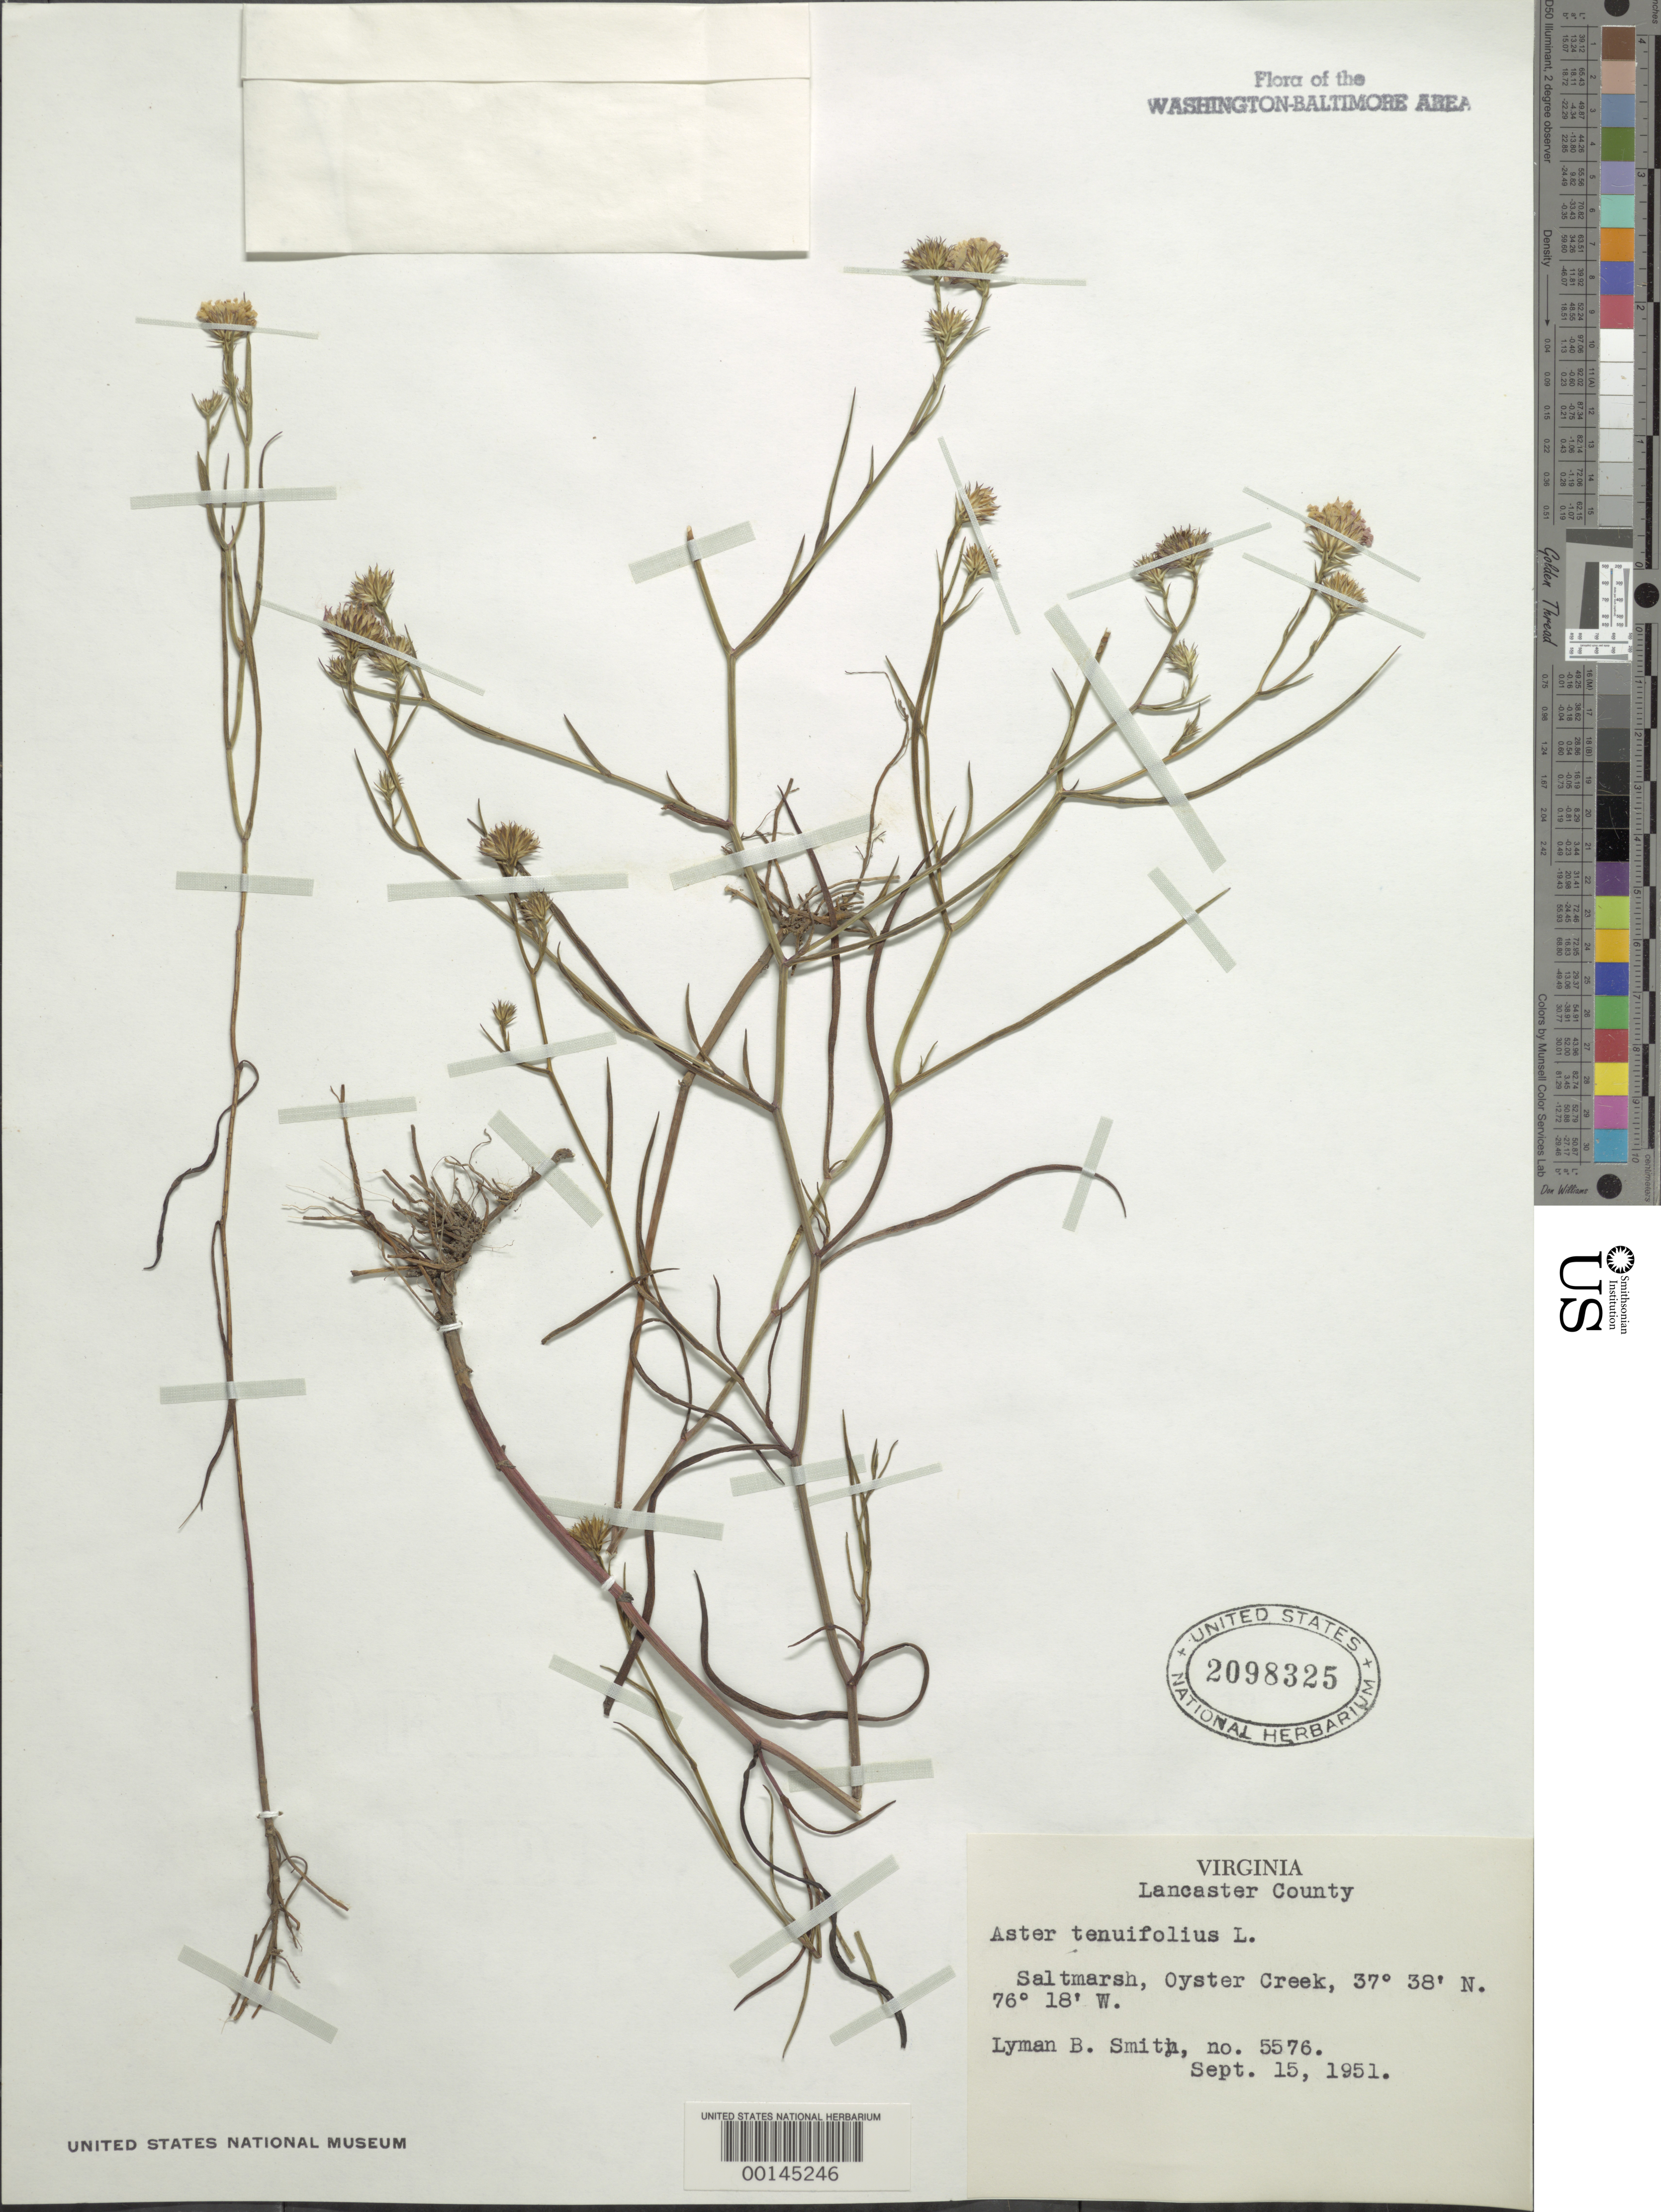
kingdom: Plantae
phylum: Tracheophyta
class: Magnoliopsida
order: Asterales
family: Asteraceae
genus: Symphyotrichum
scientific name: Symphyotrichum tenuifolium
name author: (L.) G.L. Nesom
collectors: L. Smith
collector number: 5576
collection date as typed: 15 Sep 1951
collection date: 1951-09-15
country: United States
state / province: Virginia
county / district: Lancaster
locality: Oyster Creek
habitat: Saltmarsh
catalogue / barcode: US 2098325